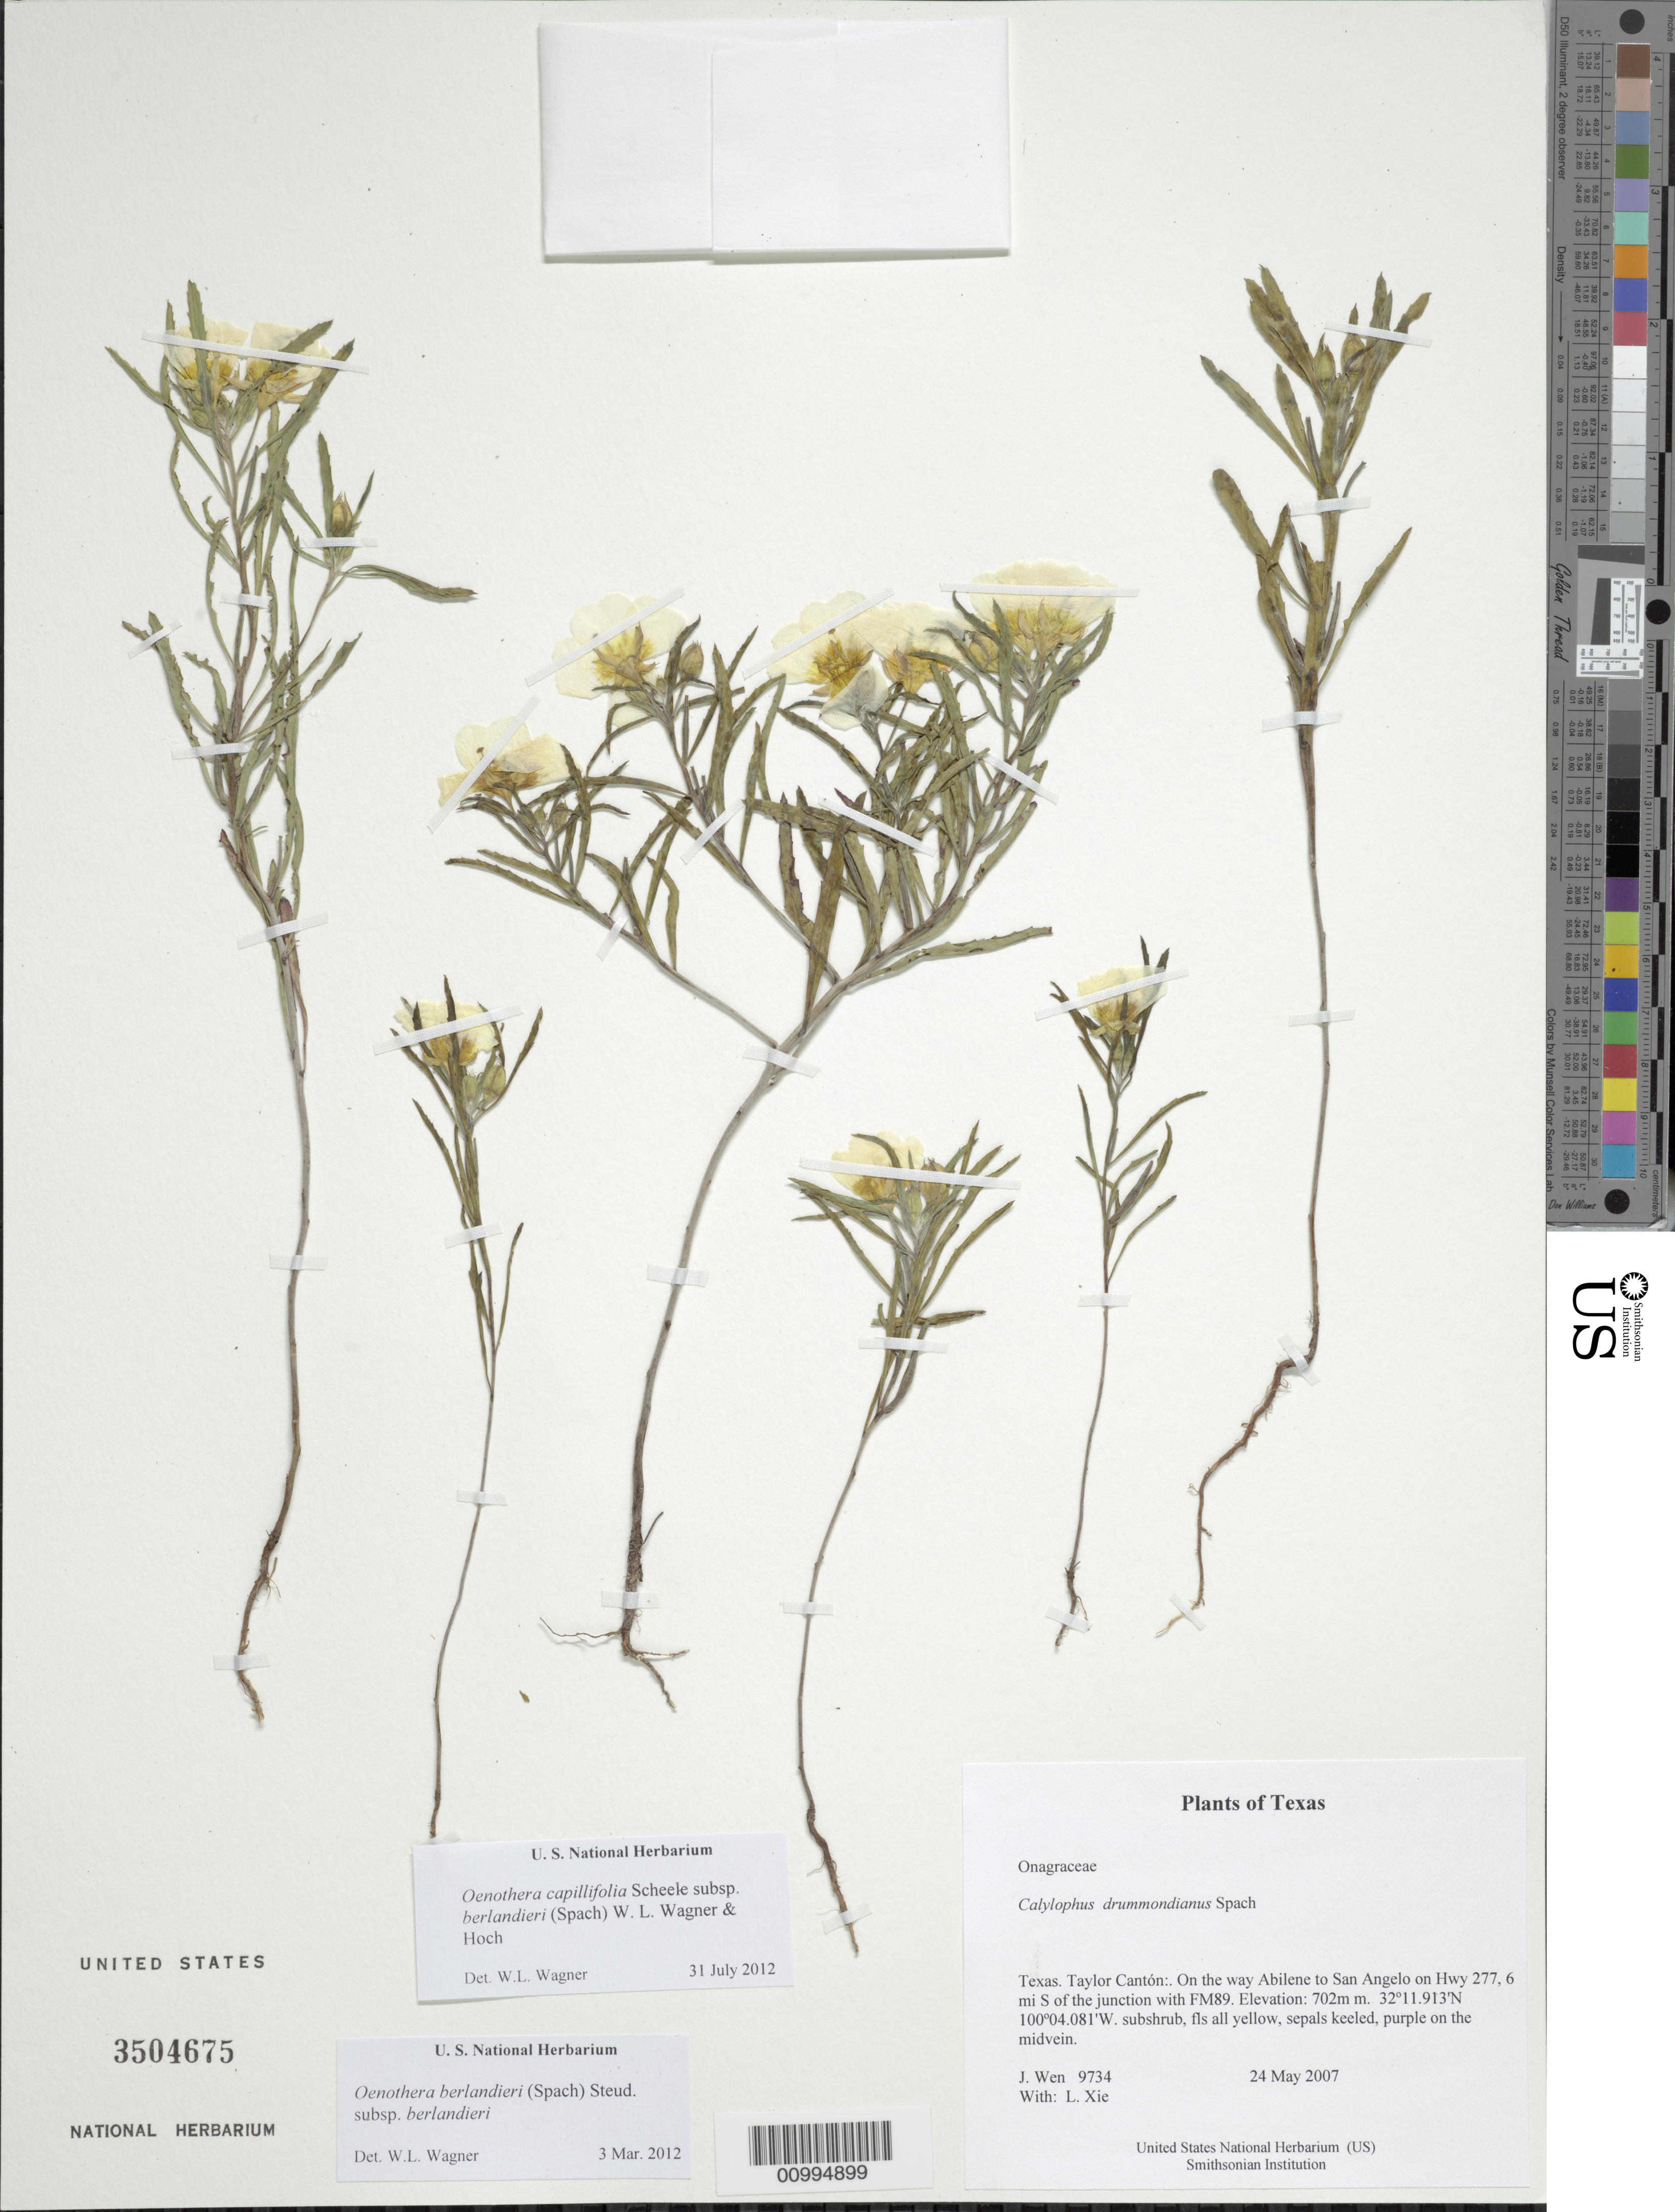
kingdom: Plantae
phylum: Tracheophyta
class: Magnoliopsida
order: Myrtales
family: Onagraceae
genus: Oenothera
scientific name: Oenothera capillifolia subsp. capillifolia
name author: Scheele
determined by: Wagner, W. L., (BOT), Smithsonian Institution - National Museum of Natural History (UNITED STATES)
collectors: J. Wen & L. Xie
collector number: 9734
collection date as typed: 24 May 2007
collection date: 2007-05-24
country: United States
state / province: Texas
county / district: Taylor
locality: On the way Abilene to San Angelo on Hwy 277, 6 mi S of the junction with FM89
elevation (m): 702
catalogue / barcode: US 3504675